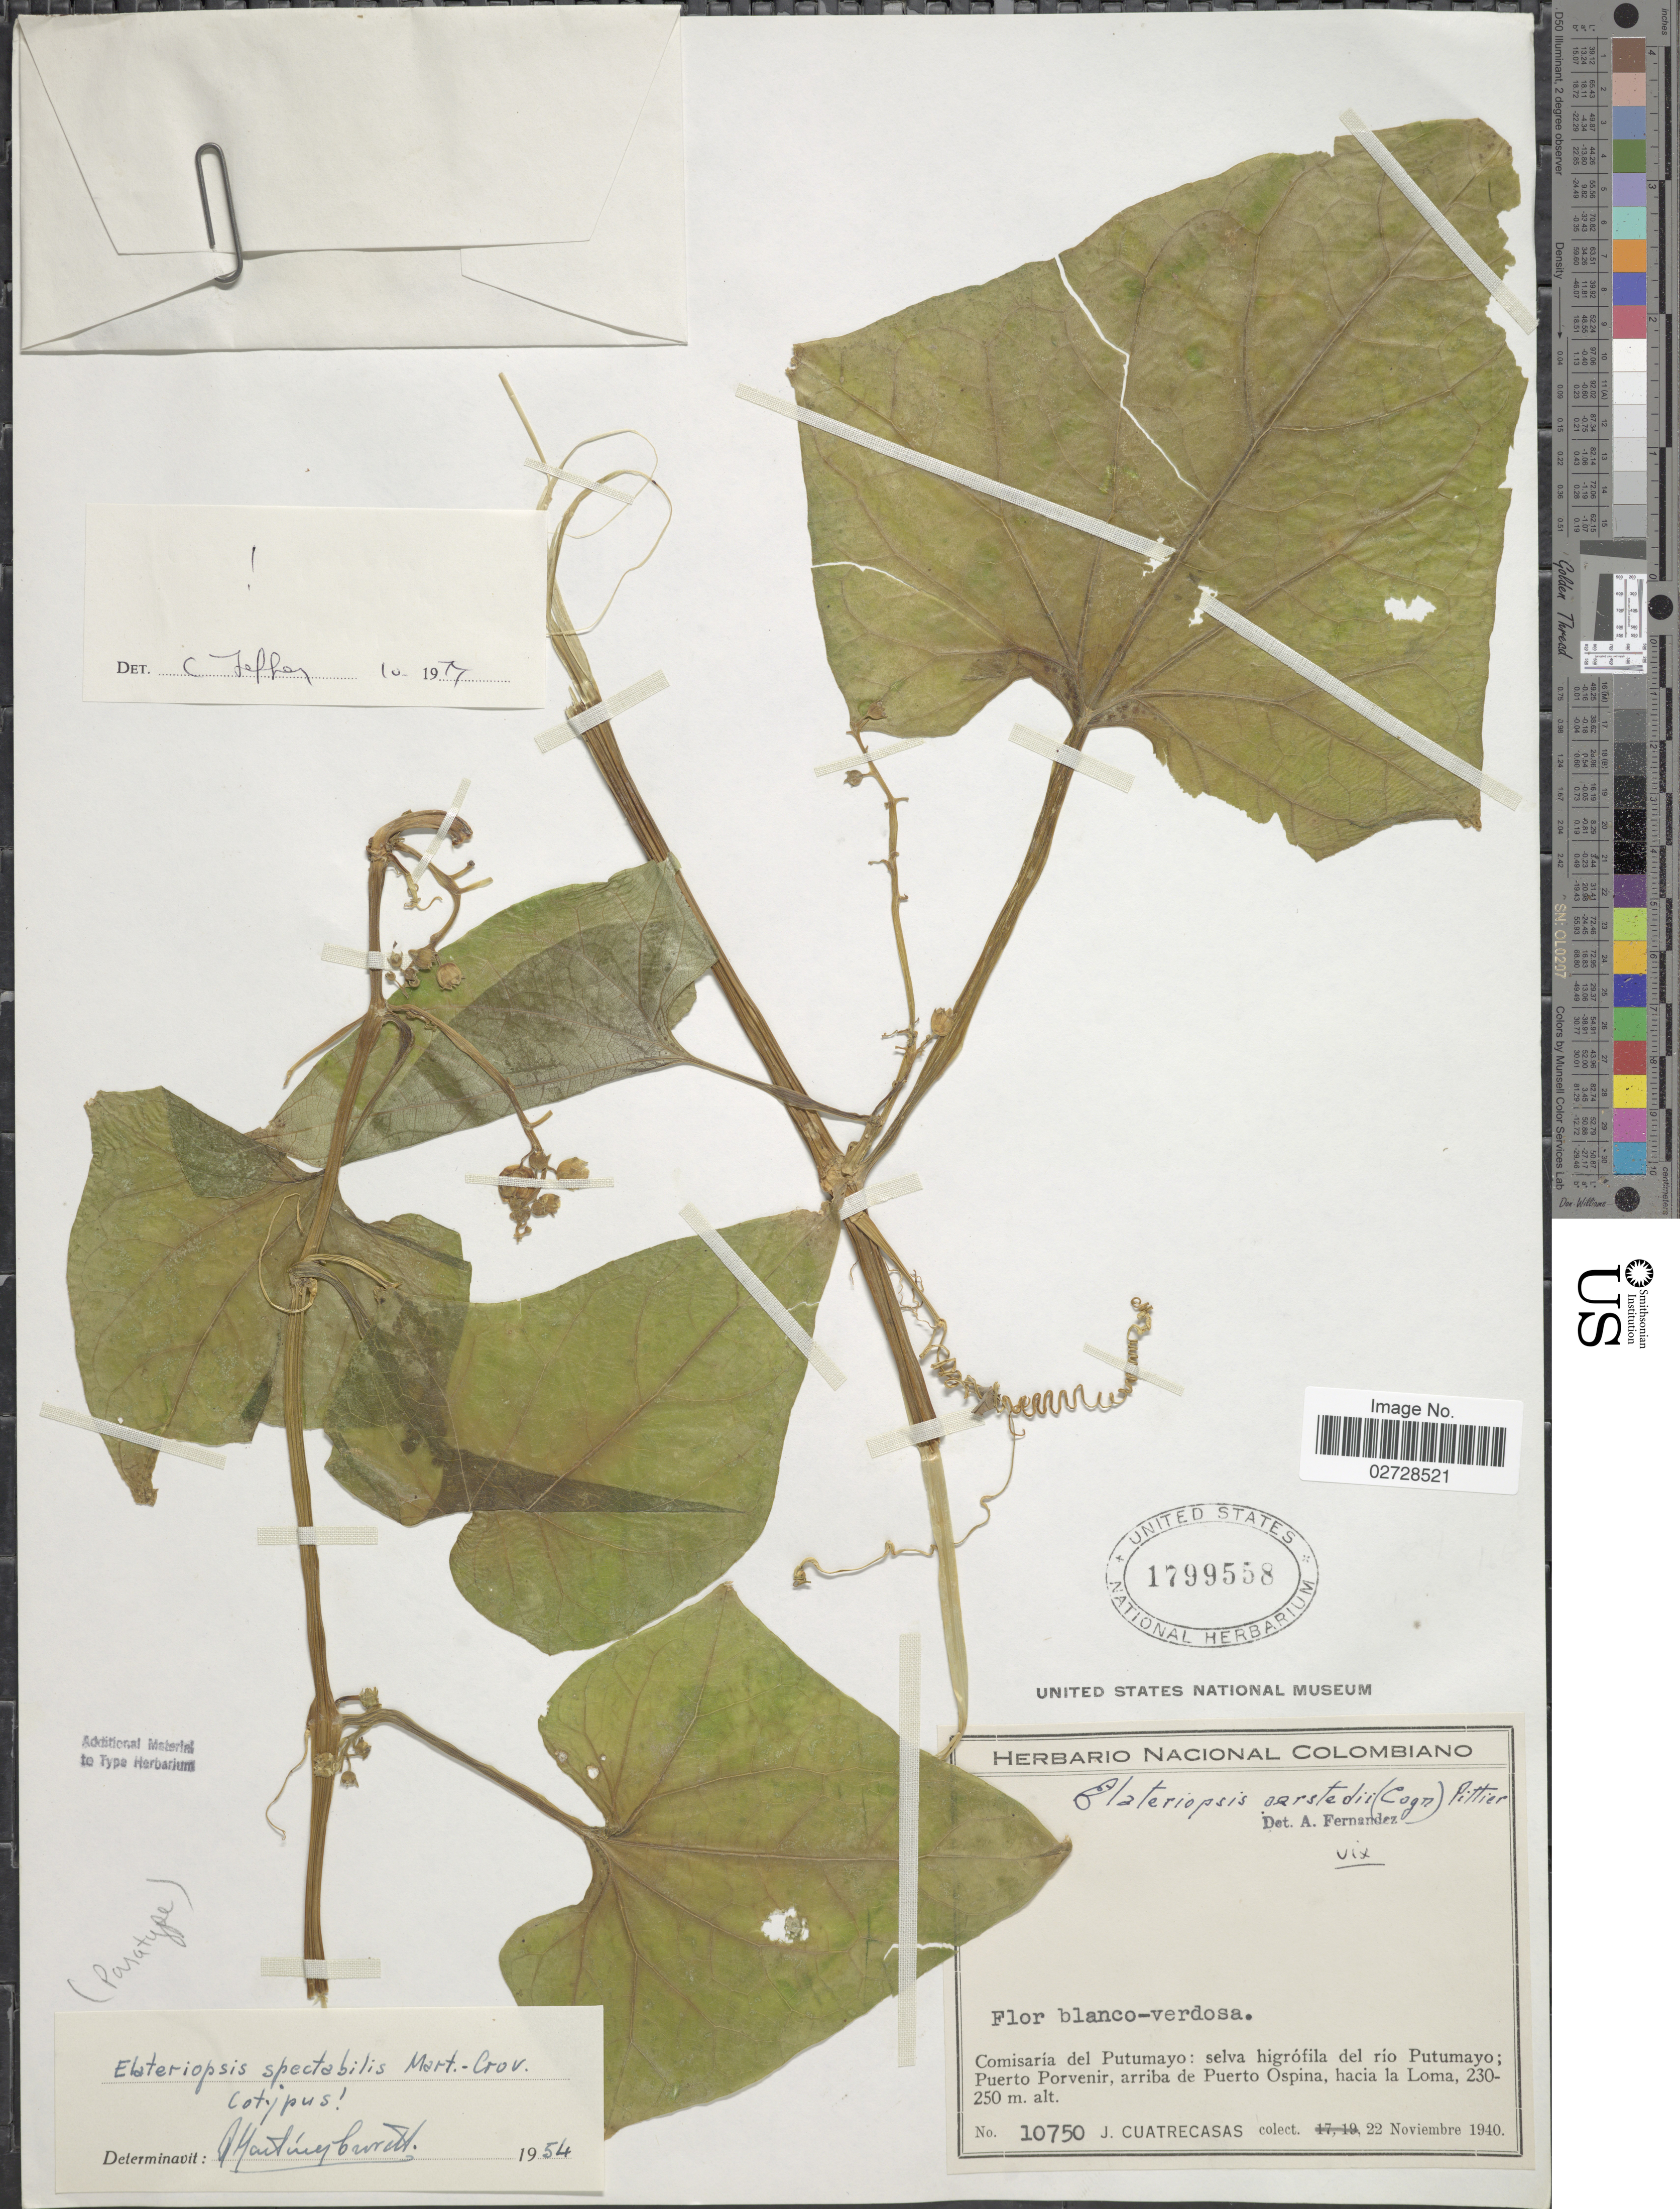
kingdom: Plantae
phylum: Tracheophyta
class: Magnoliopsida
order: Cucurbitales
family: Cucurbitaceae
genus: Hanburia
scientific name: Hanburia spectabilis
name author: (Mart. Crov.) H. Schaef. & S.S. Renner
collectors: J. Cuatrecasas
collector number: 10750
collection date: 1940-11-22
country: Colombia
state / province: Putumayo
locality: Comisaria del Putumayo: selva higrofila del rio Putumayo; Puerto Porvenir, arriba de Puerto Ospina, hacia la Loma.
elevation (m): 230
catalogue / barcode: US 1799558